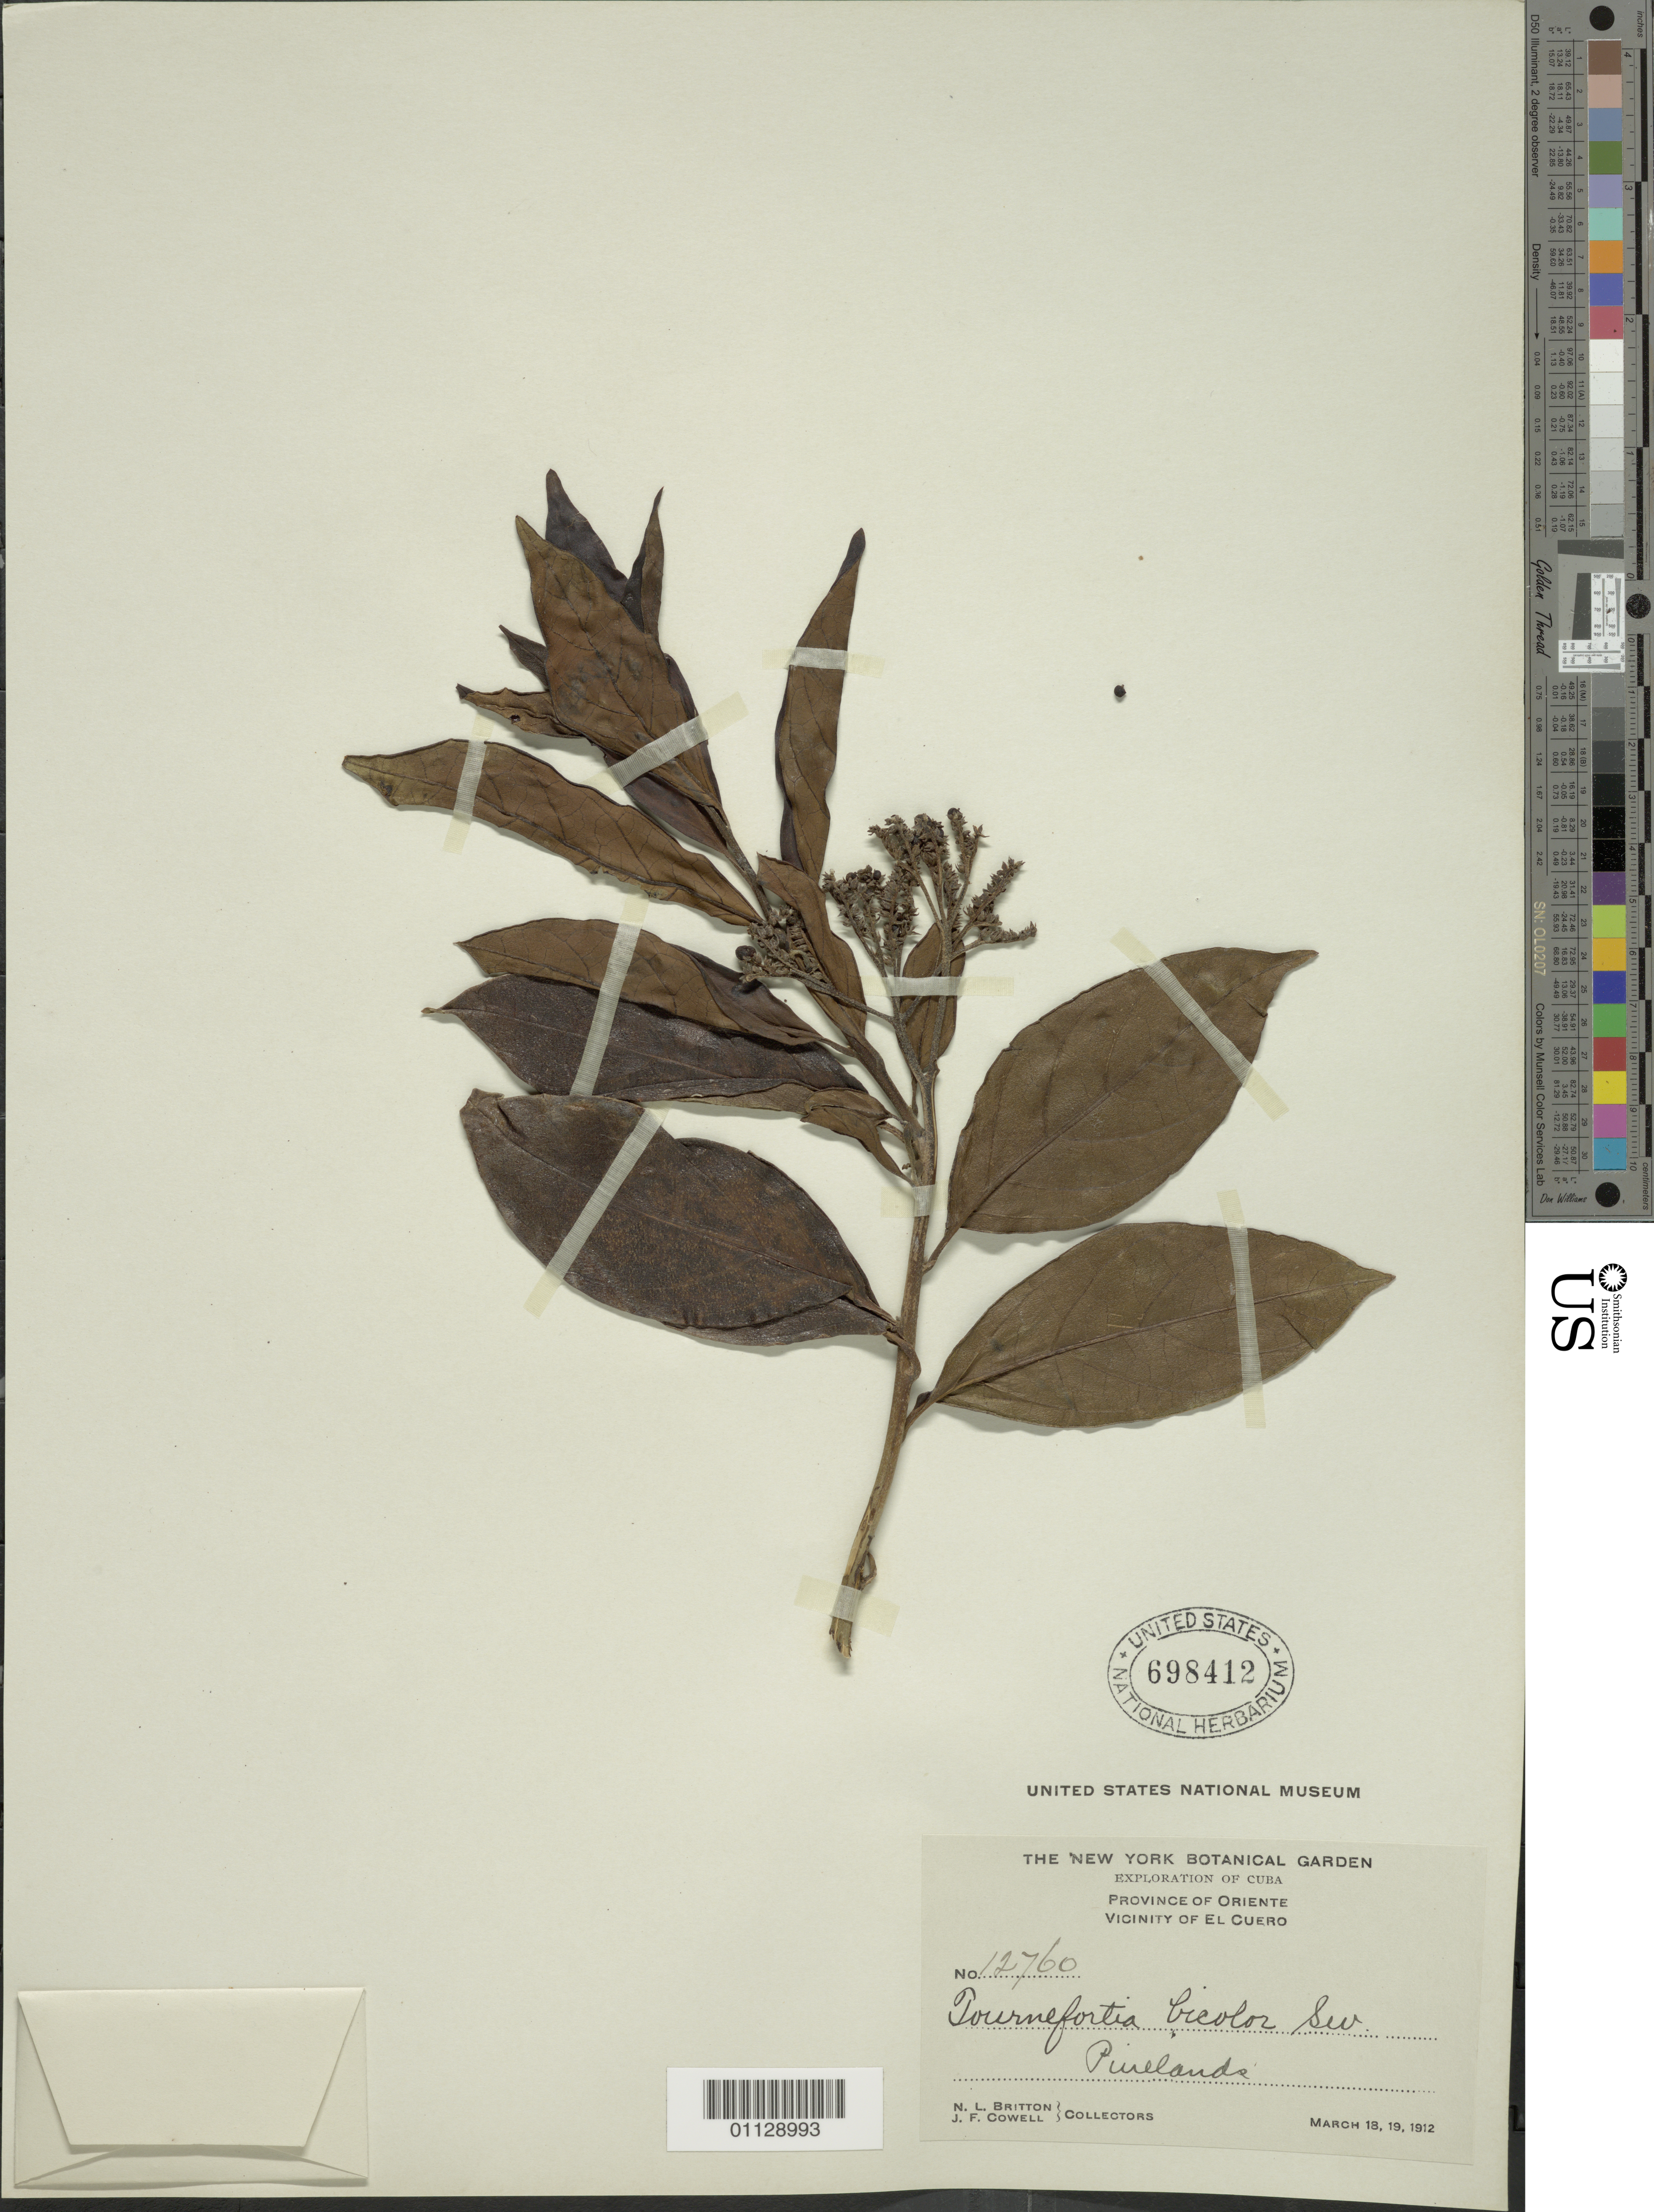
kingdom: Plantae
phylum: Tracheophyta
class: Magnoliopsida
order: Boraginales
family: Heliotropiaceae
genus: Tournefortia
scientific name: Tournefortia bicolor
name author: Sw.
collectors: N. Britton & J. F. Cowell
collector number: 12760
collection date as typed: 18 Mar 1912 to 19 Mar 1912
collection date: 1912-03-18/1912-03-19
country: Cuba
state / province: Oriente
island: Cuba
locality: Pinelands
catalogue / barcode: US 698412